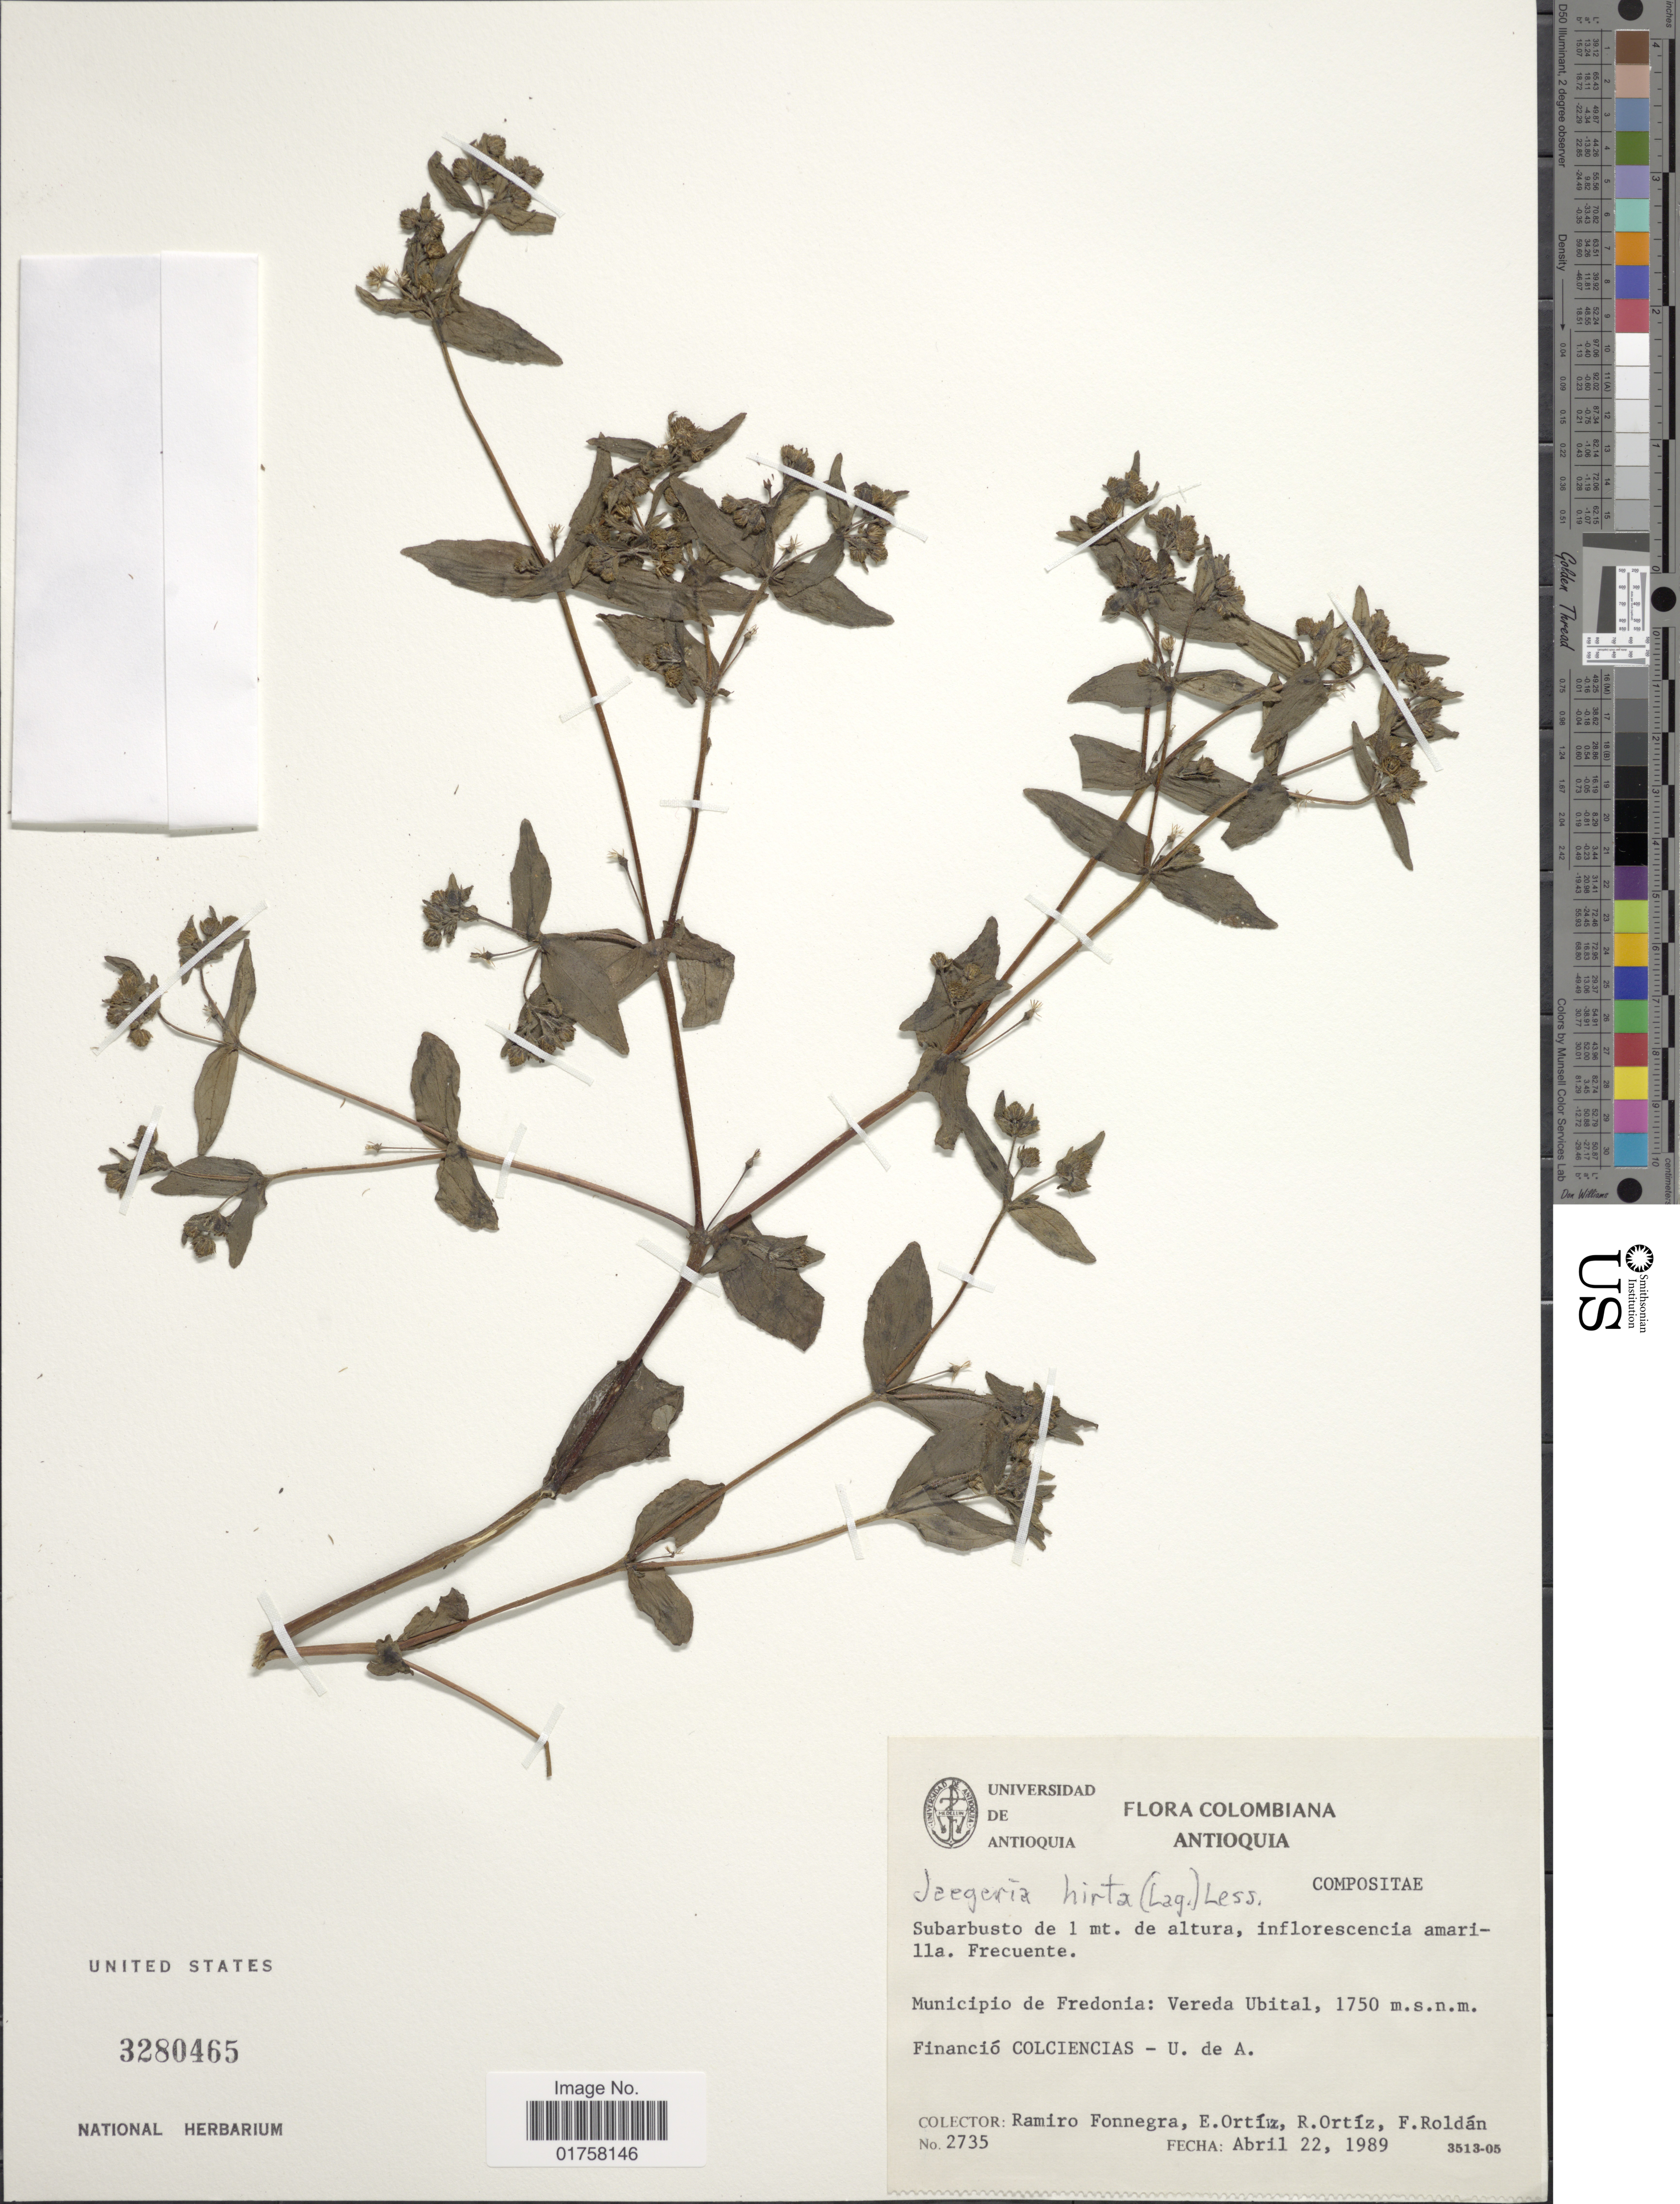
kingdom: Plantae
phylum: Tracheophyta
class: Magnoliopsida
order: Asterales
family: Asteraceae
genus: Jaegeria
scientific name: Jaegeria hirta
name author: (Lag.) Less.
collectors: R. Fonnegra G., E. Ortíz & F. J. Roldán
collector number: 2735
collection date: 1989-04-22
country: Colombia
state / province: Antioquia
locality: Municipio de Fredonia: Vereda Ubital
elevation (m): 1750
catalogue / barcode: US 3280465